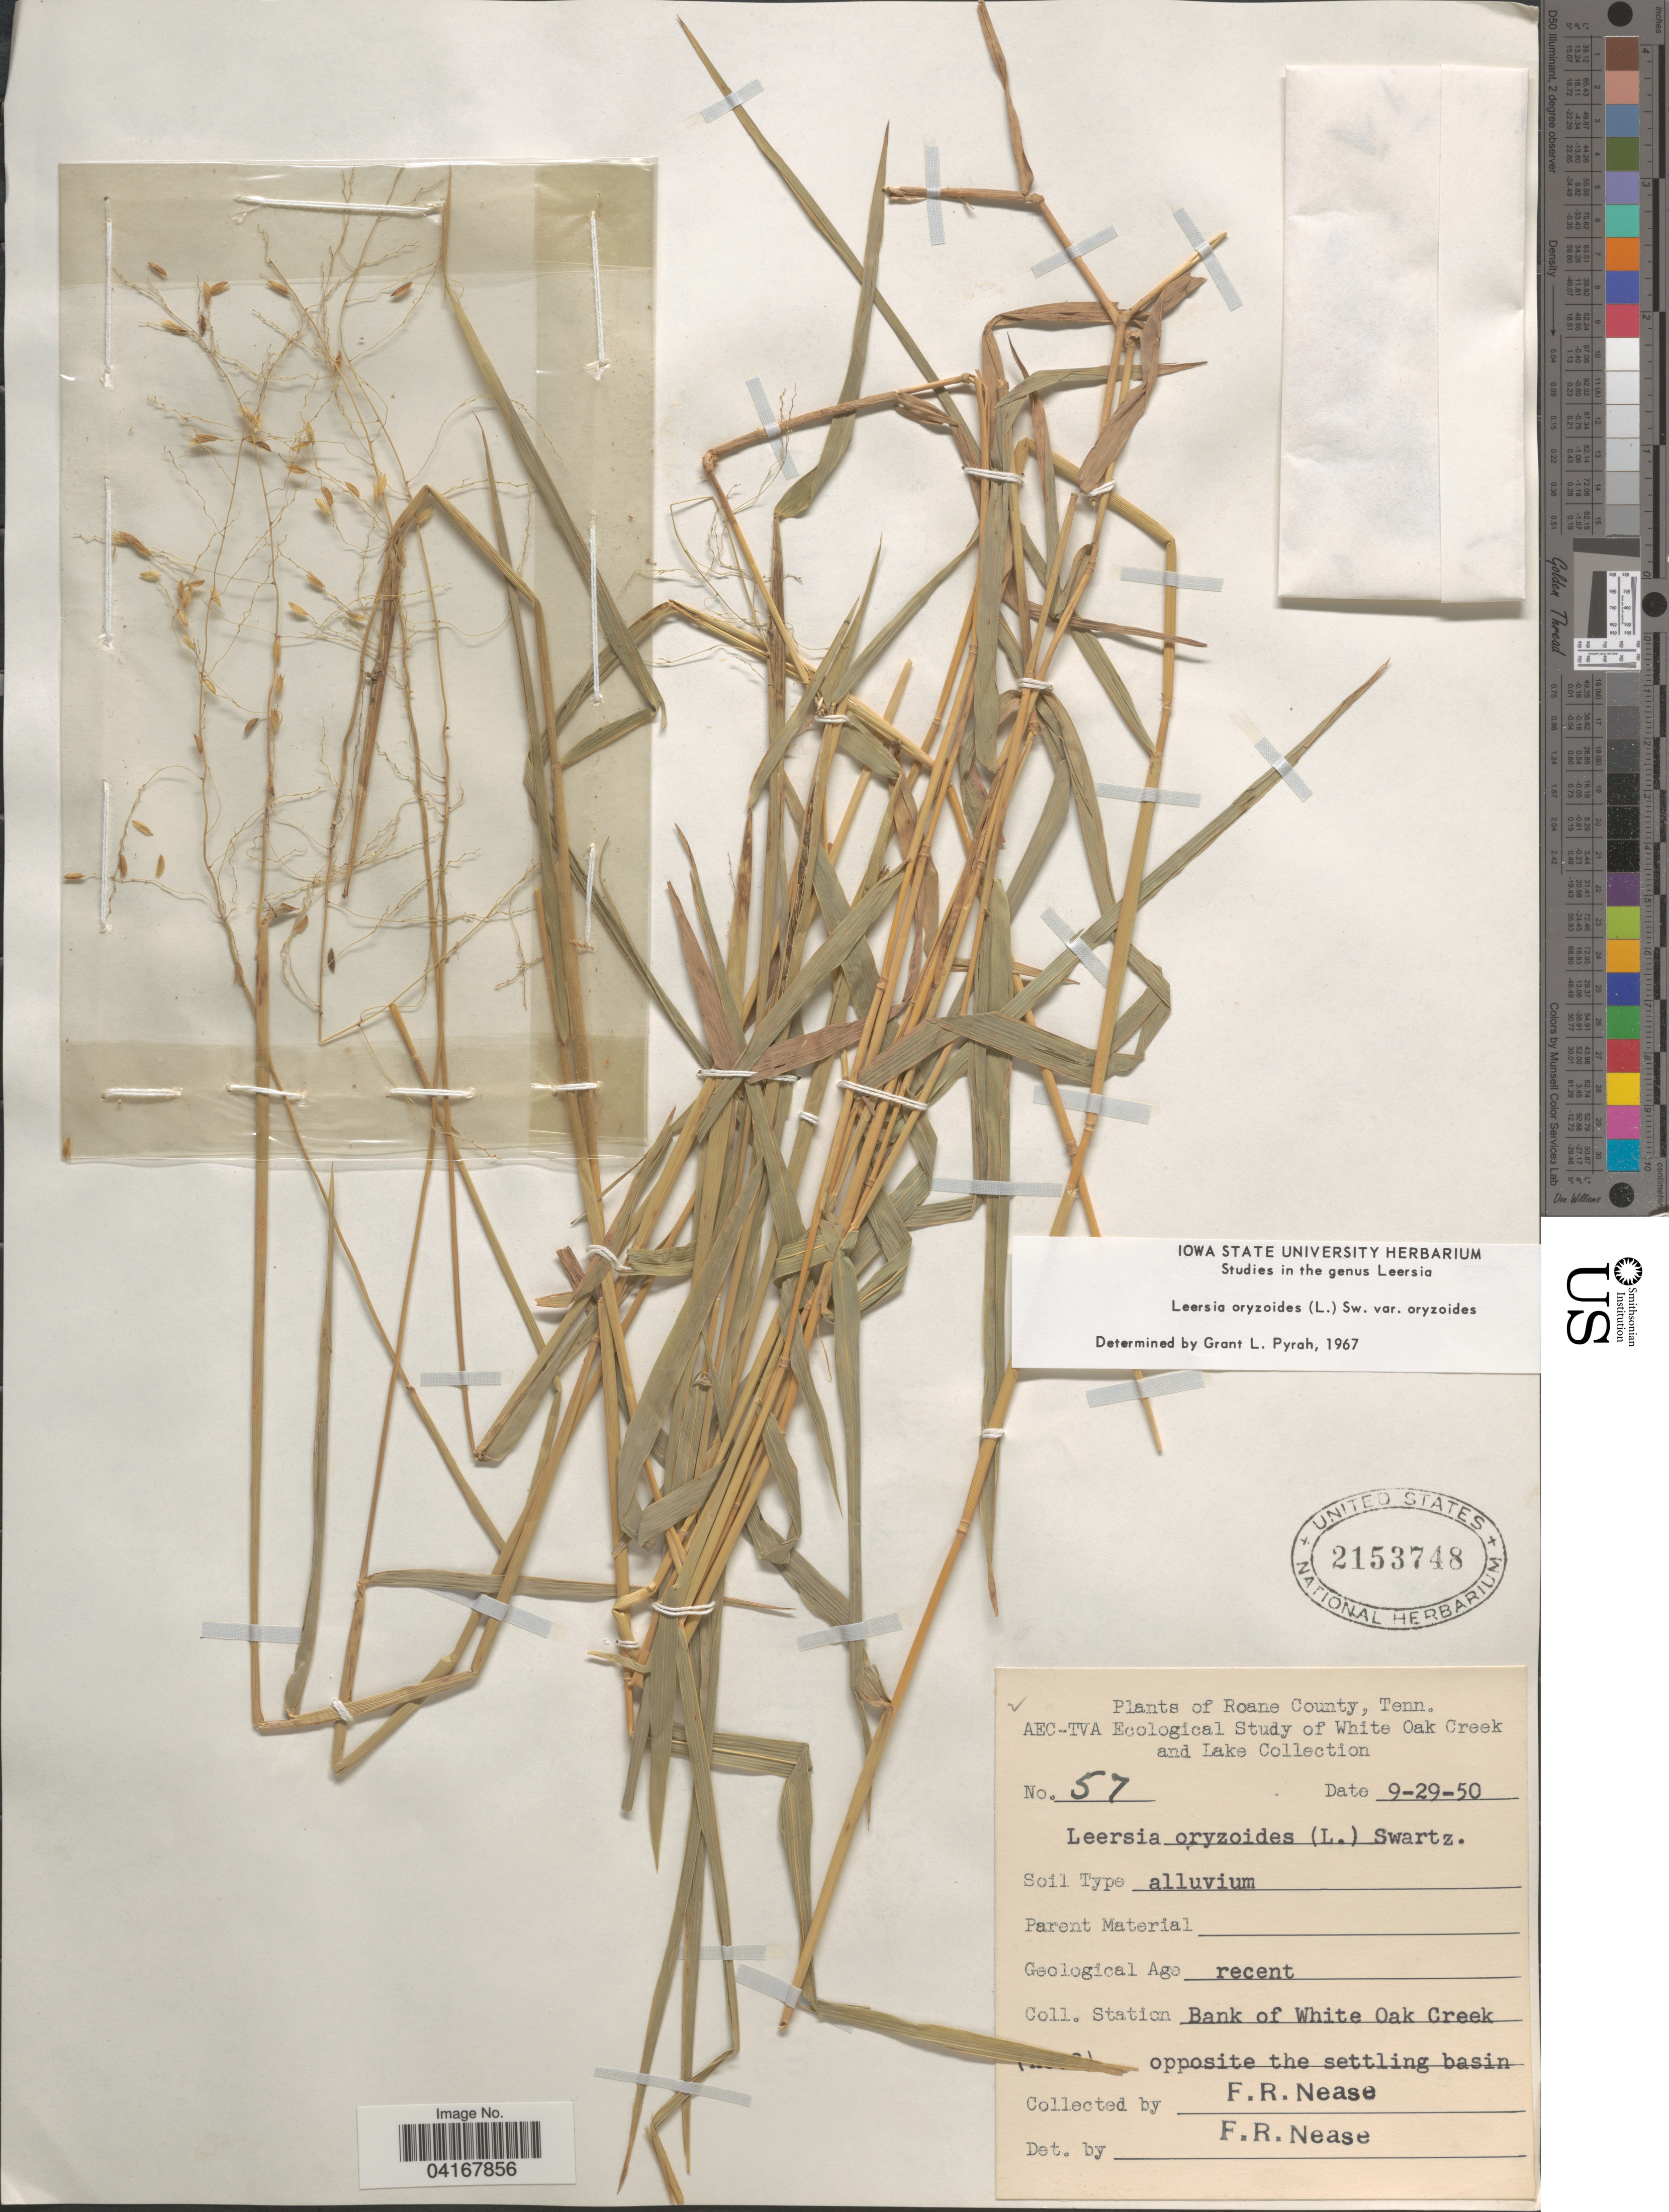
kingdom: Plantae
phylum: Tracheophyta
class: Liliopsida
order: Poales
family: Poaceae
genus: Leersia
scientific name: Leersia oryzoides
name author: (L.) Sw.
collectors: F. Nease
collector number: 57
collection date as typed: Transcribed d/m/y: 29/9/50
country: United States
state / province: Tennessee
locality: Roane County. Bank of White Oak Creek.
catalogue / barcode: US 2153748